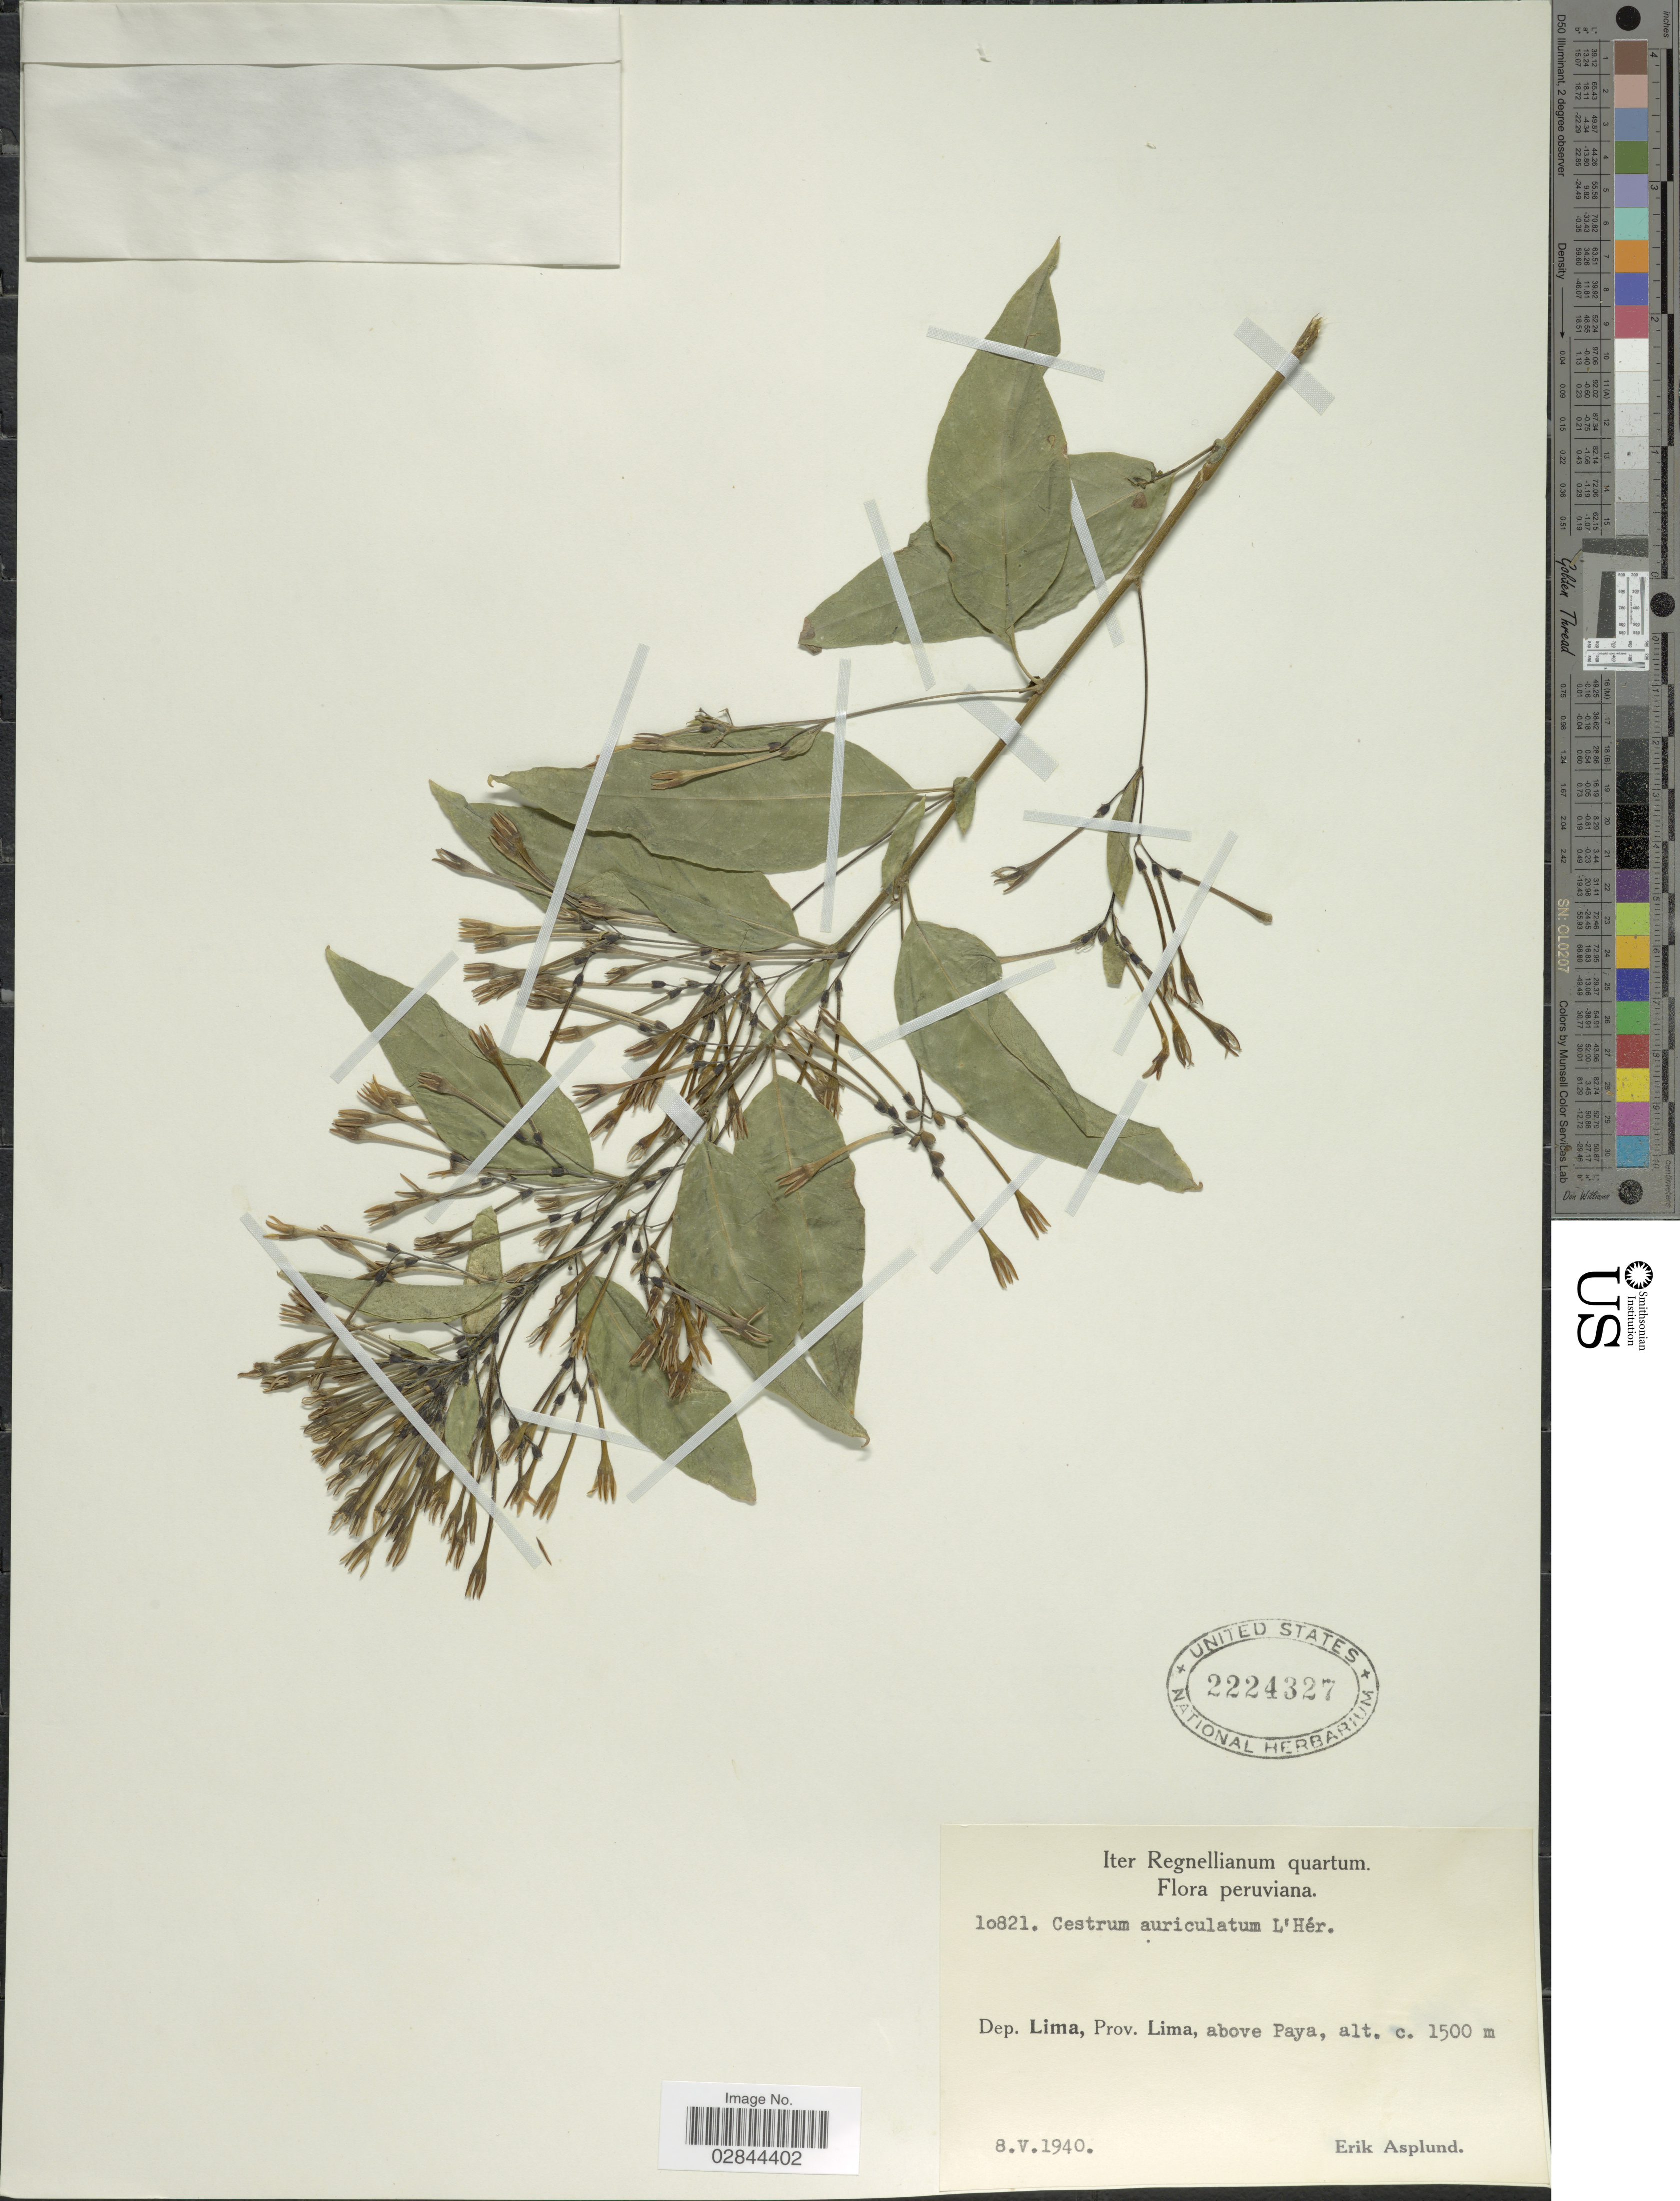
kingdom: Plantae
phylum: Tracheophyta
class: Magnoliopsida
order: Solanales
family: Solanaceae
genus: Cestrum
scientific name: Cestrum auriculatum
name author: L'Hér.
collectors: E. Asplund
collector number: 10821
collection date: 1940-05-08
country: Peru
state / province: Lima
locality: Dep. Lima, Prov. Lima, above Paya.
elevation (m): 1500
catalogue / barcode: US 2224327